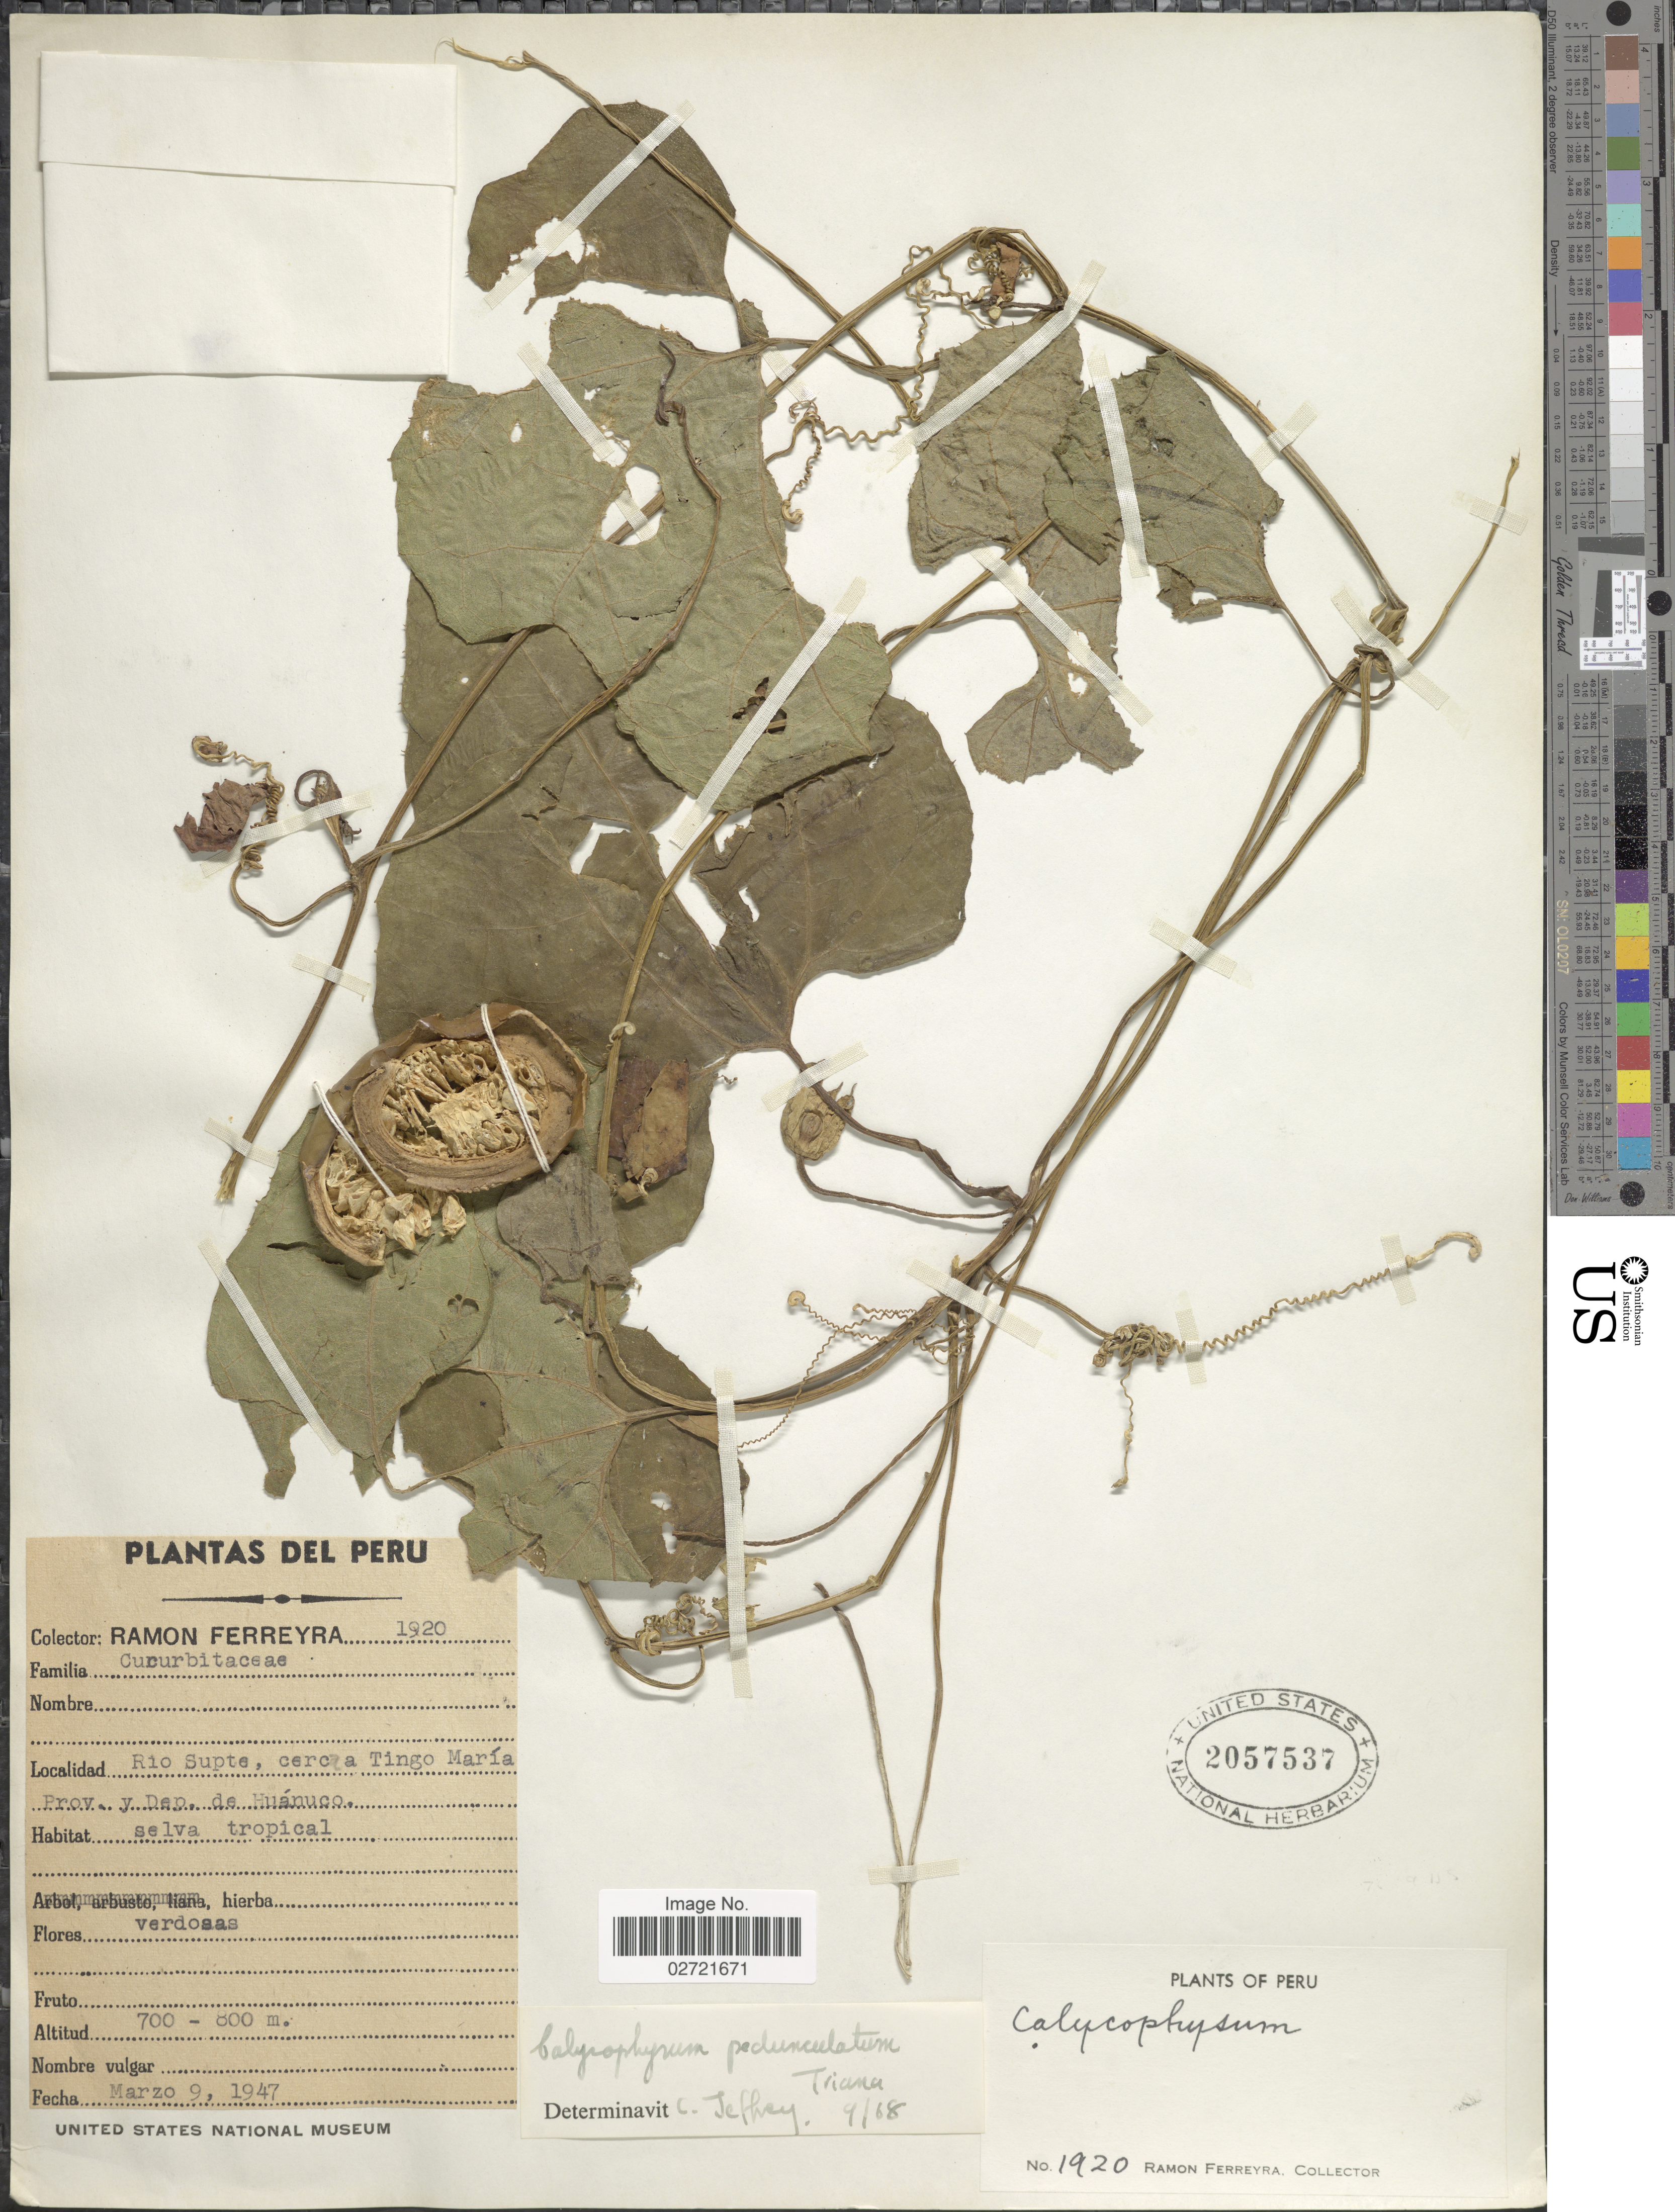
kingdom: Plantae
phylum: Tracheophyta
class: Magnoliopsida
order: Cucurbitales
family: Cucurbitaceae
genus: Calycophysum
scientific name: Calycophysum pedunculatum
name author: H. Karst. & Triana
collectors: R. A. Ferreyra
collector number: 1920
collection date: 1947-03-09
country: Peru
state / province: Huánuco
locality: Rio Supte, cerca Tingo Maria, Prov. y Dep. de Huanuco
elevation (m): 700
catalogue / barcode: US 2057537